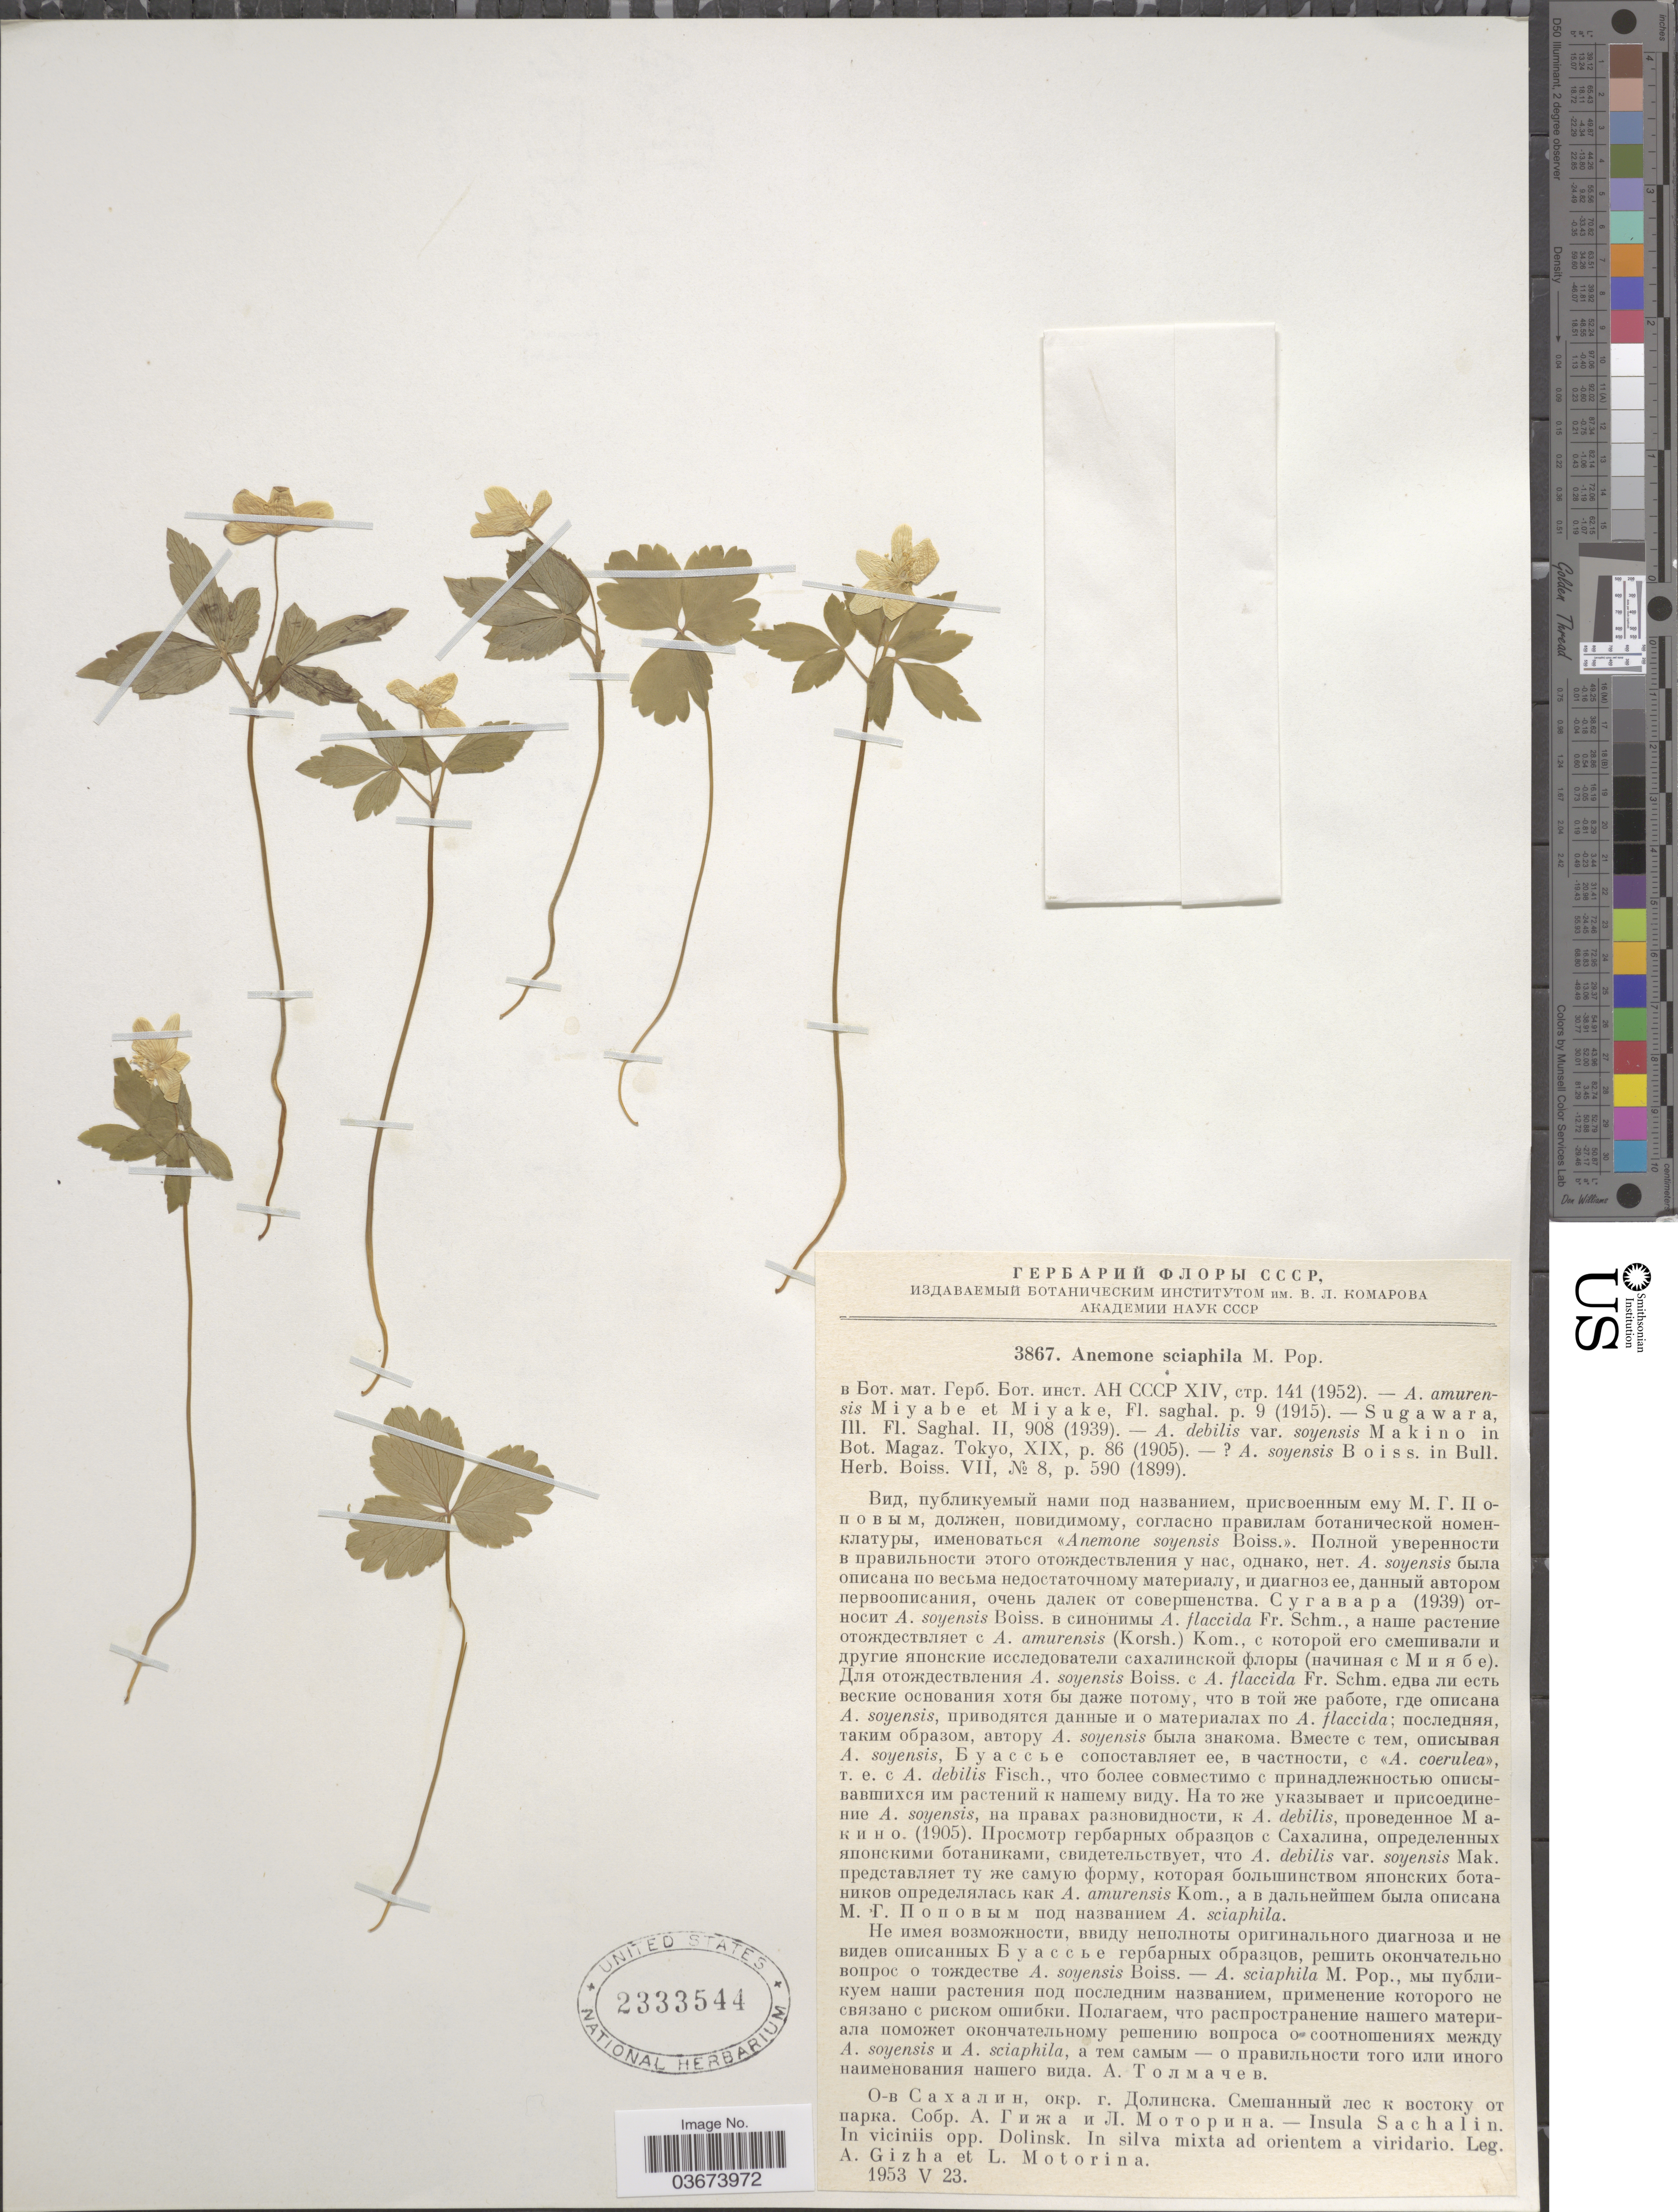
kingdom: Plantae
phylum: Tracheophyta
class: Magnoliopsida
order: Ranunculales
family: Ranunculaceae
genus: Anemone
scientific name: Anemone sciaphila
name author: Popov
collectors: A. Gizha & L. Motorina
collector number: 3867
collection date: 1953-05-23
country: Russian Federation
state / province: Sakhalin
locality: Insula Sachalin. In viciniis opp. Dolinsk. In silva mixta ad orientem a viridario.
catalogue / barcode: US 2333544